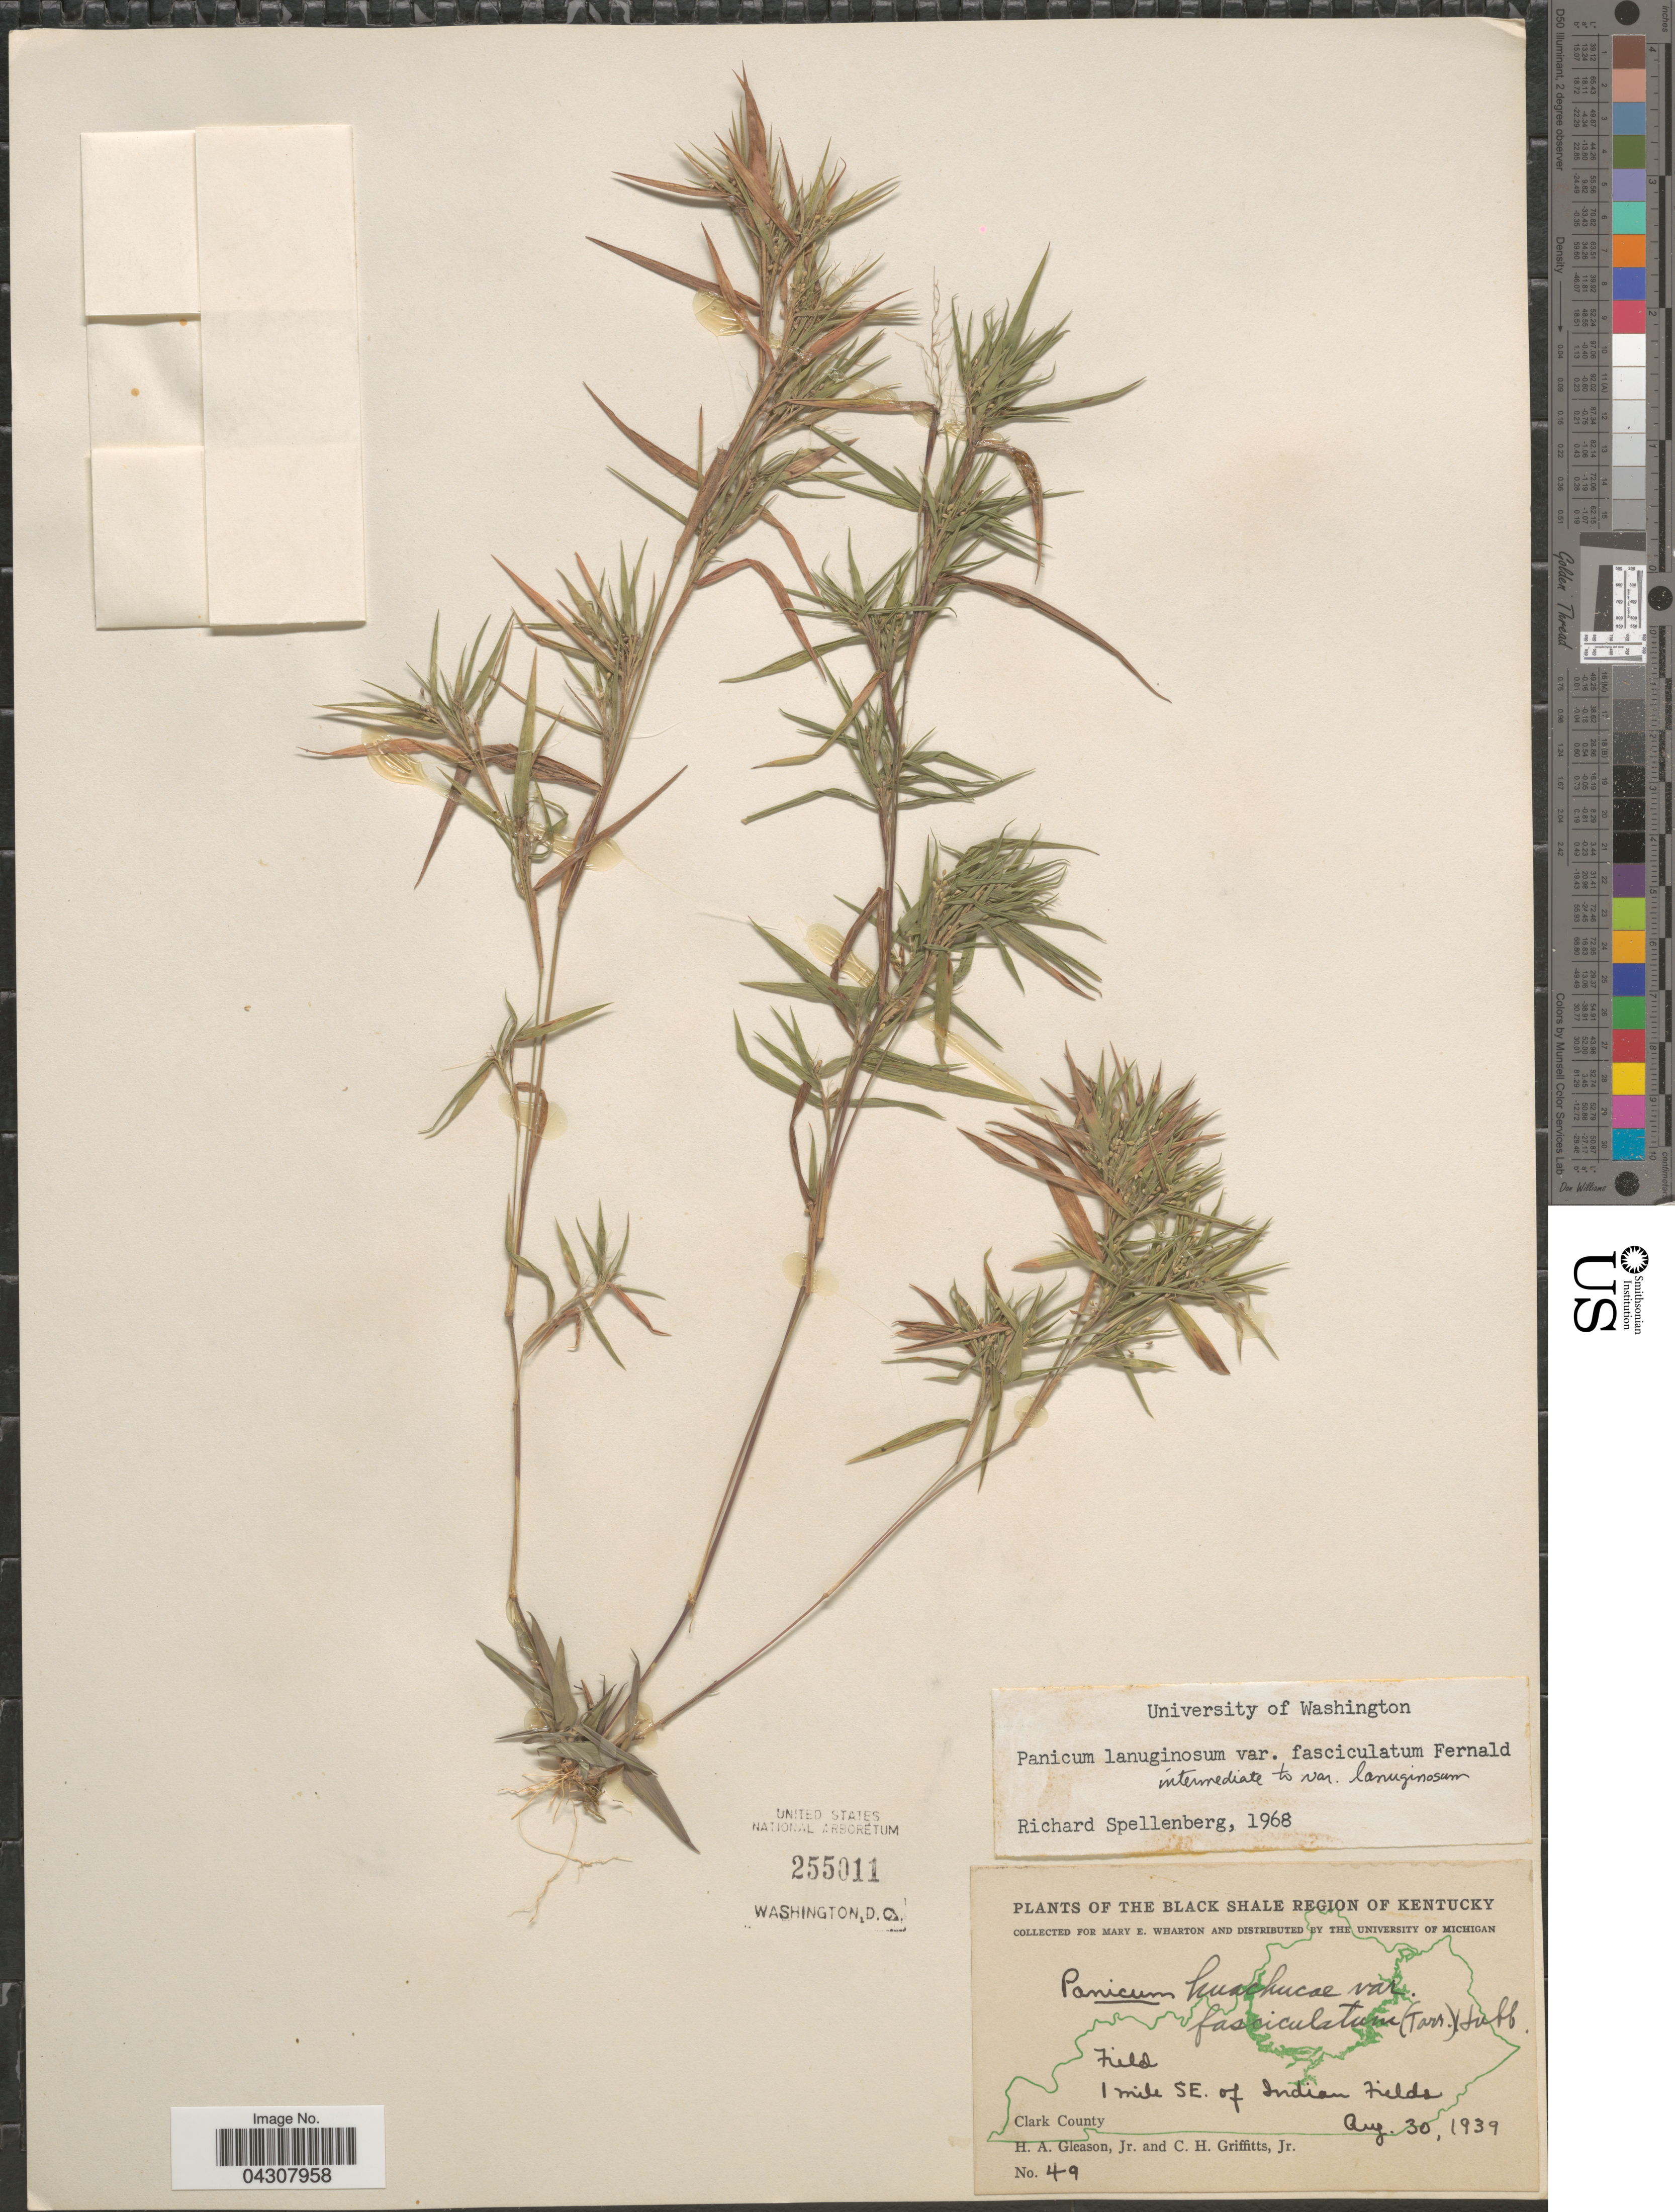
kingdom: Plantae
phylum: Tracheophyta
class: Liliopsida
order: Poales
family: Poaceae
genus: Dichanthelium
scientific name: Dichanthelium acuminatum var. acuminatum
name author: (Sw.) Gould & C.A. Clark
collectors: H. A. Gleason & C. Griffitts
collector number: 49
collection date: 1939-08-30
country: United States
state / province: Kentucky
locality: The Black Shale Region of Kentucky. 1 mile SE. of Indian Fields. Clark County.